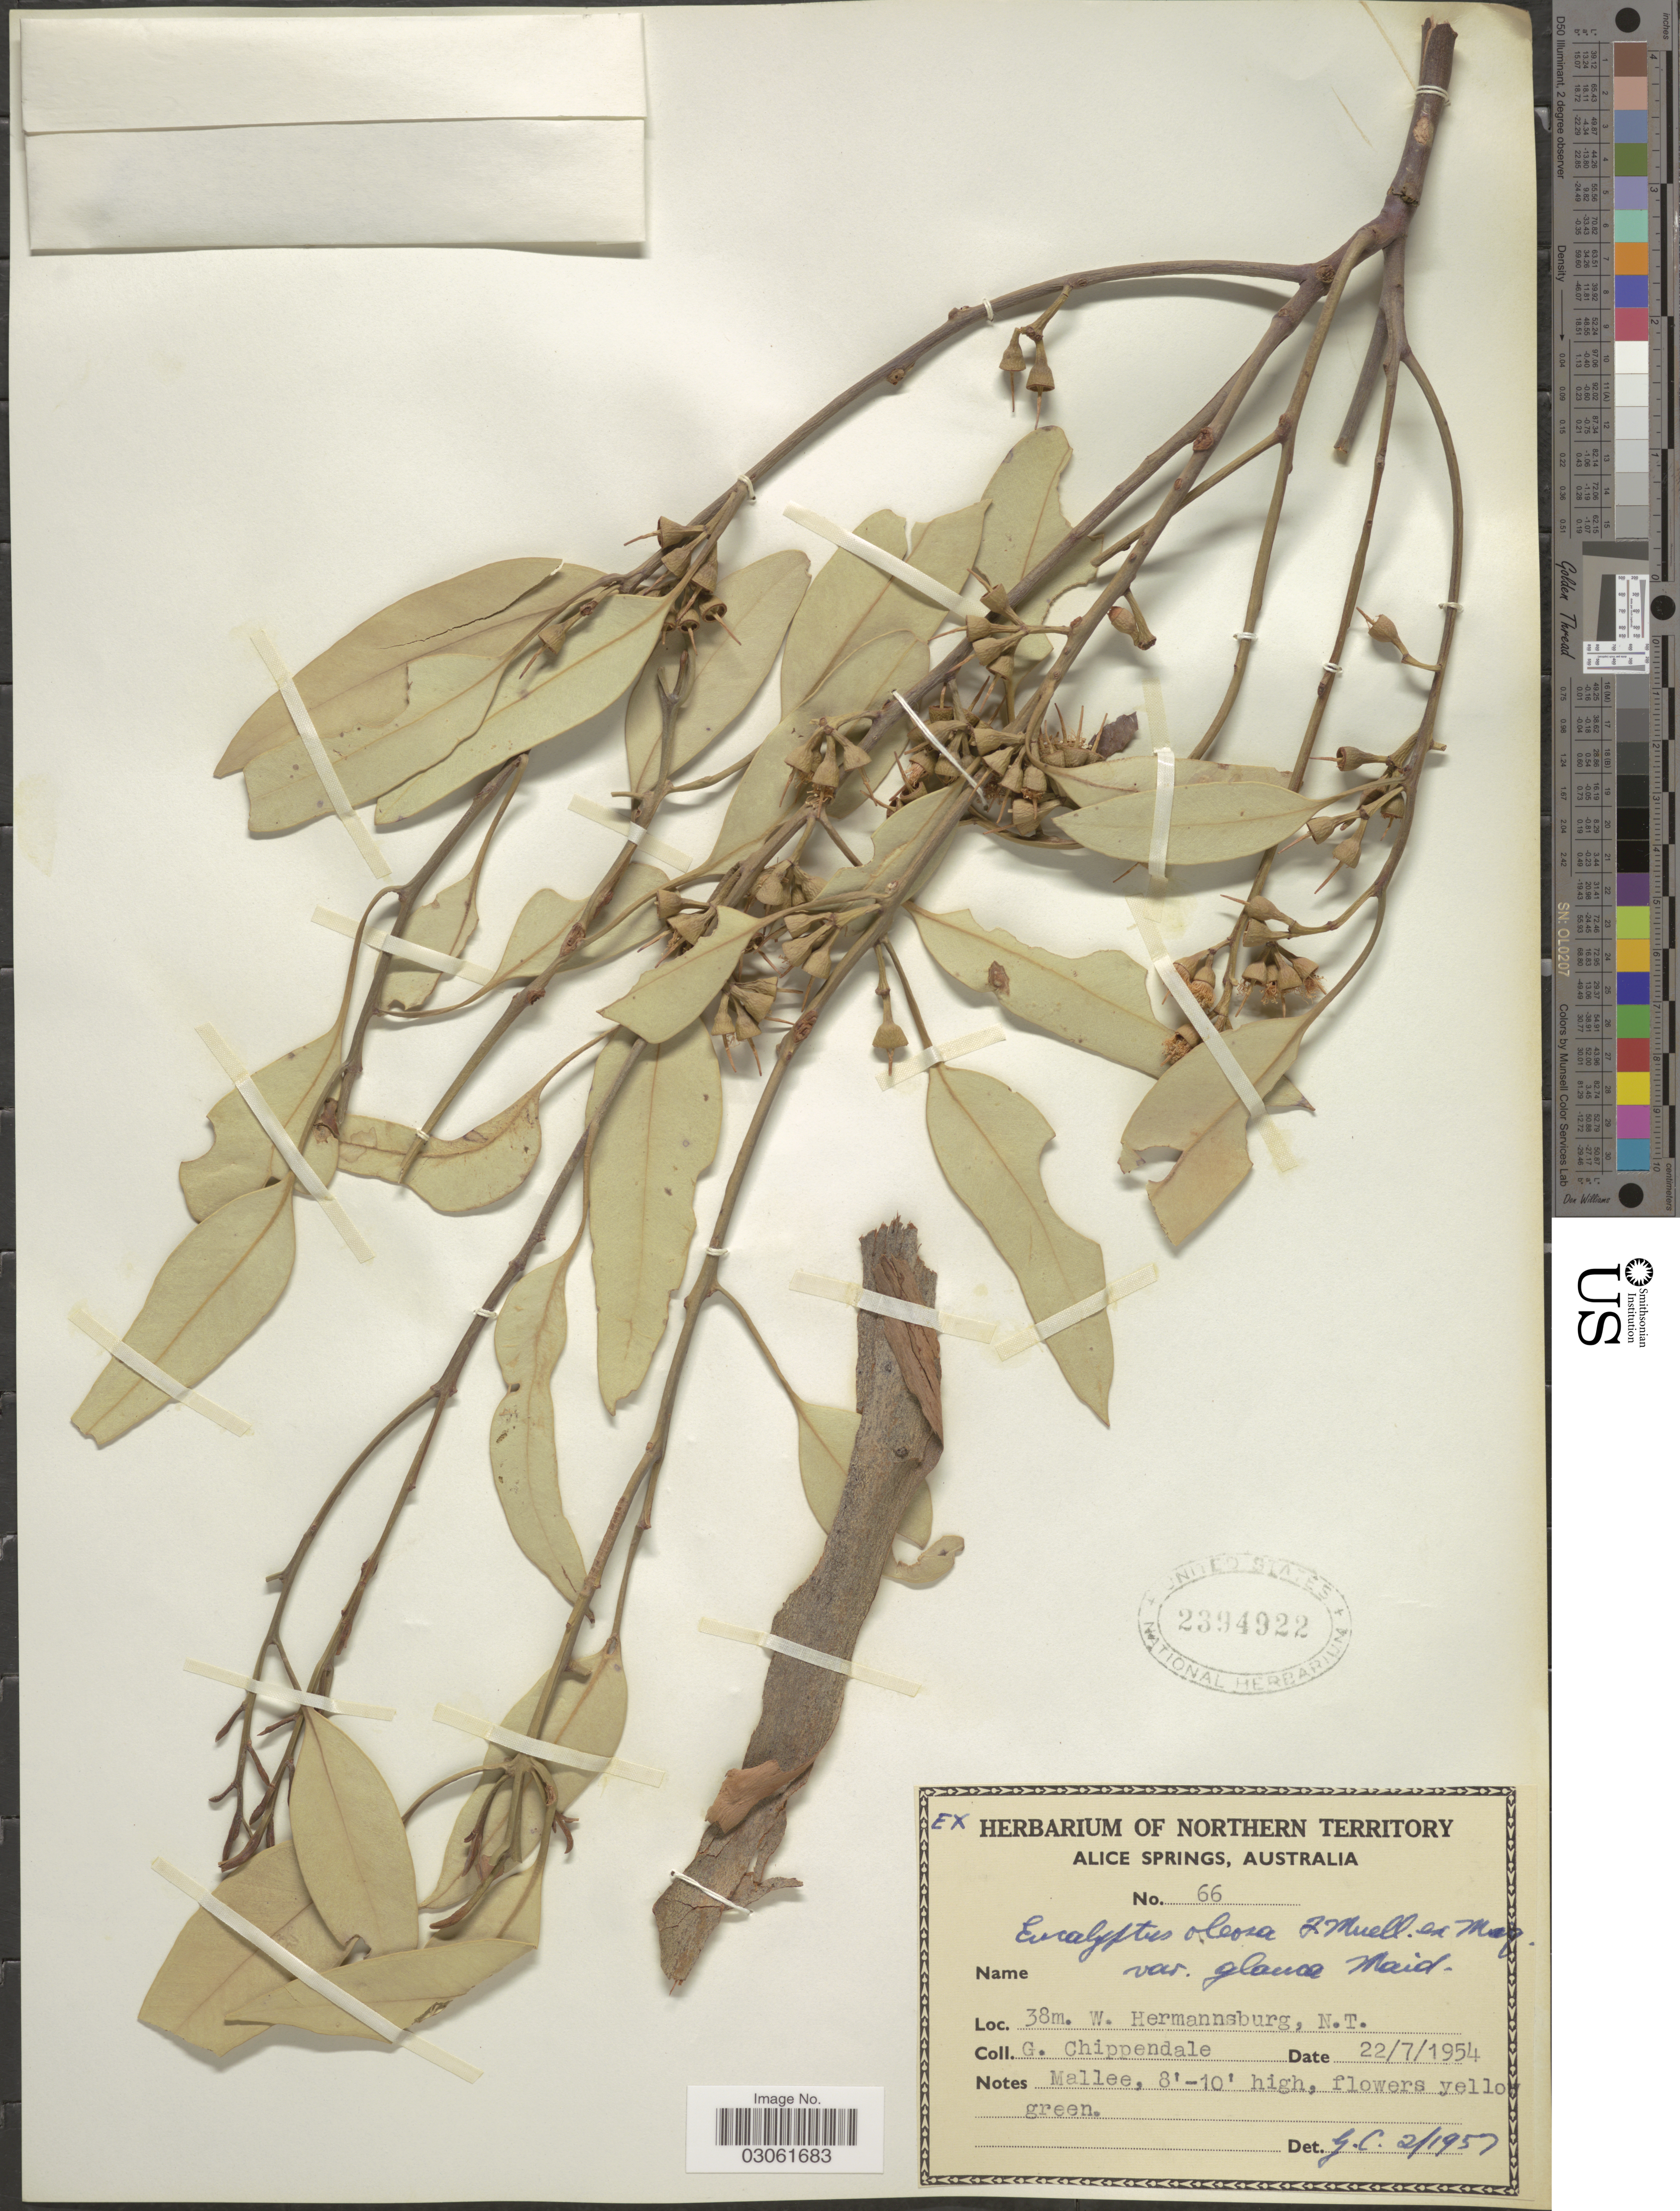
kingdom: Plantae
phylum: Tracheophyta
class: Magnoliopsida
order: Myrtales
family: Myrtaceae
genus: Eucalyptus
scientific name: Eucalyptus oleosa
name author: F. Muell. ex Miq.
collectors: G. Chippendale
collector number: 66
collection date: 1954-07-22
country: Australia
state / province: Northern Territory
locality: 38m. W. Hermannsburg.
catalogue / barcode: US 2394922